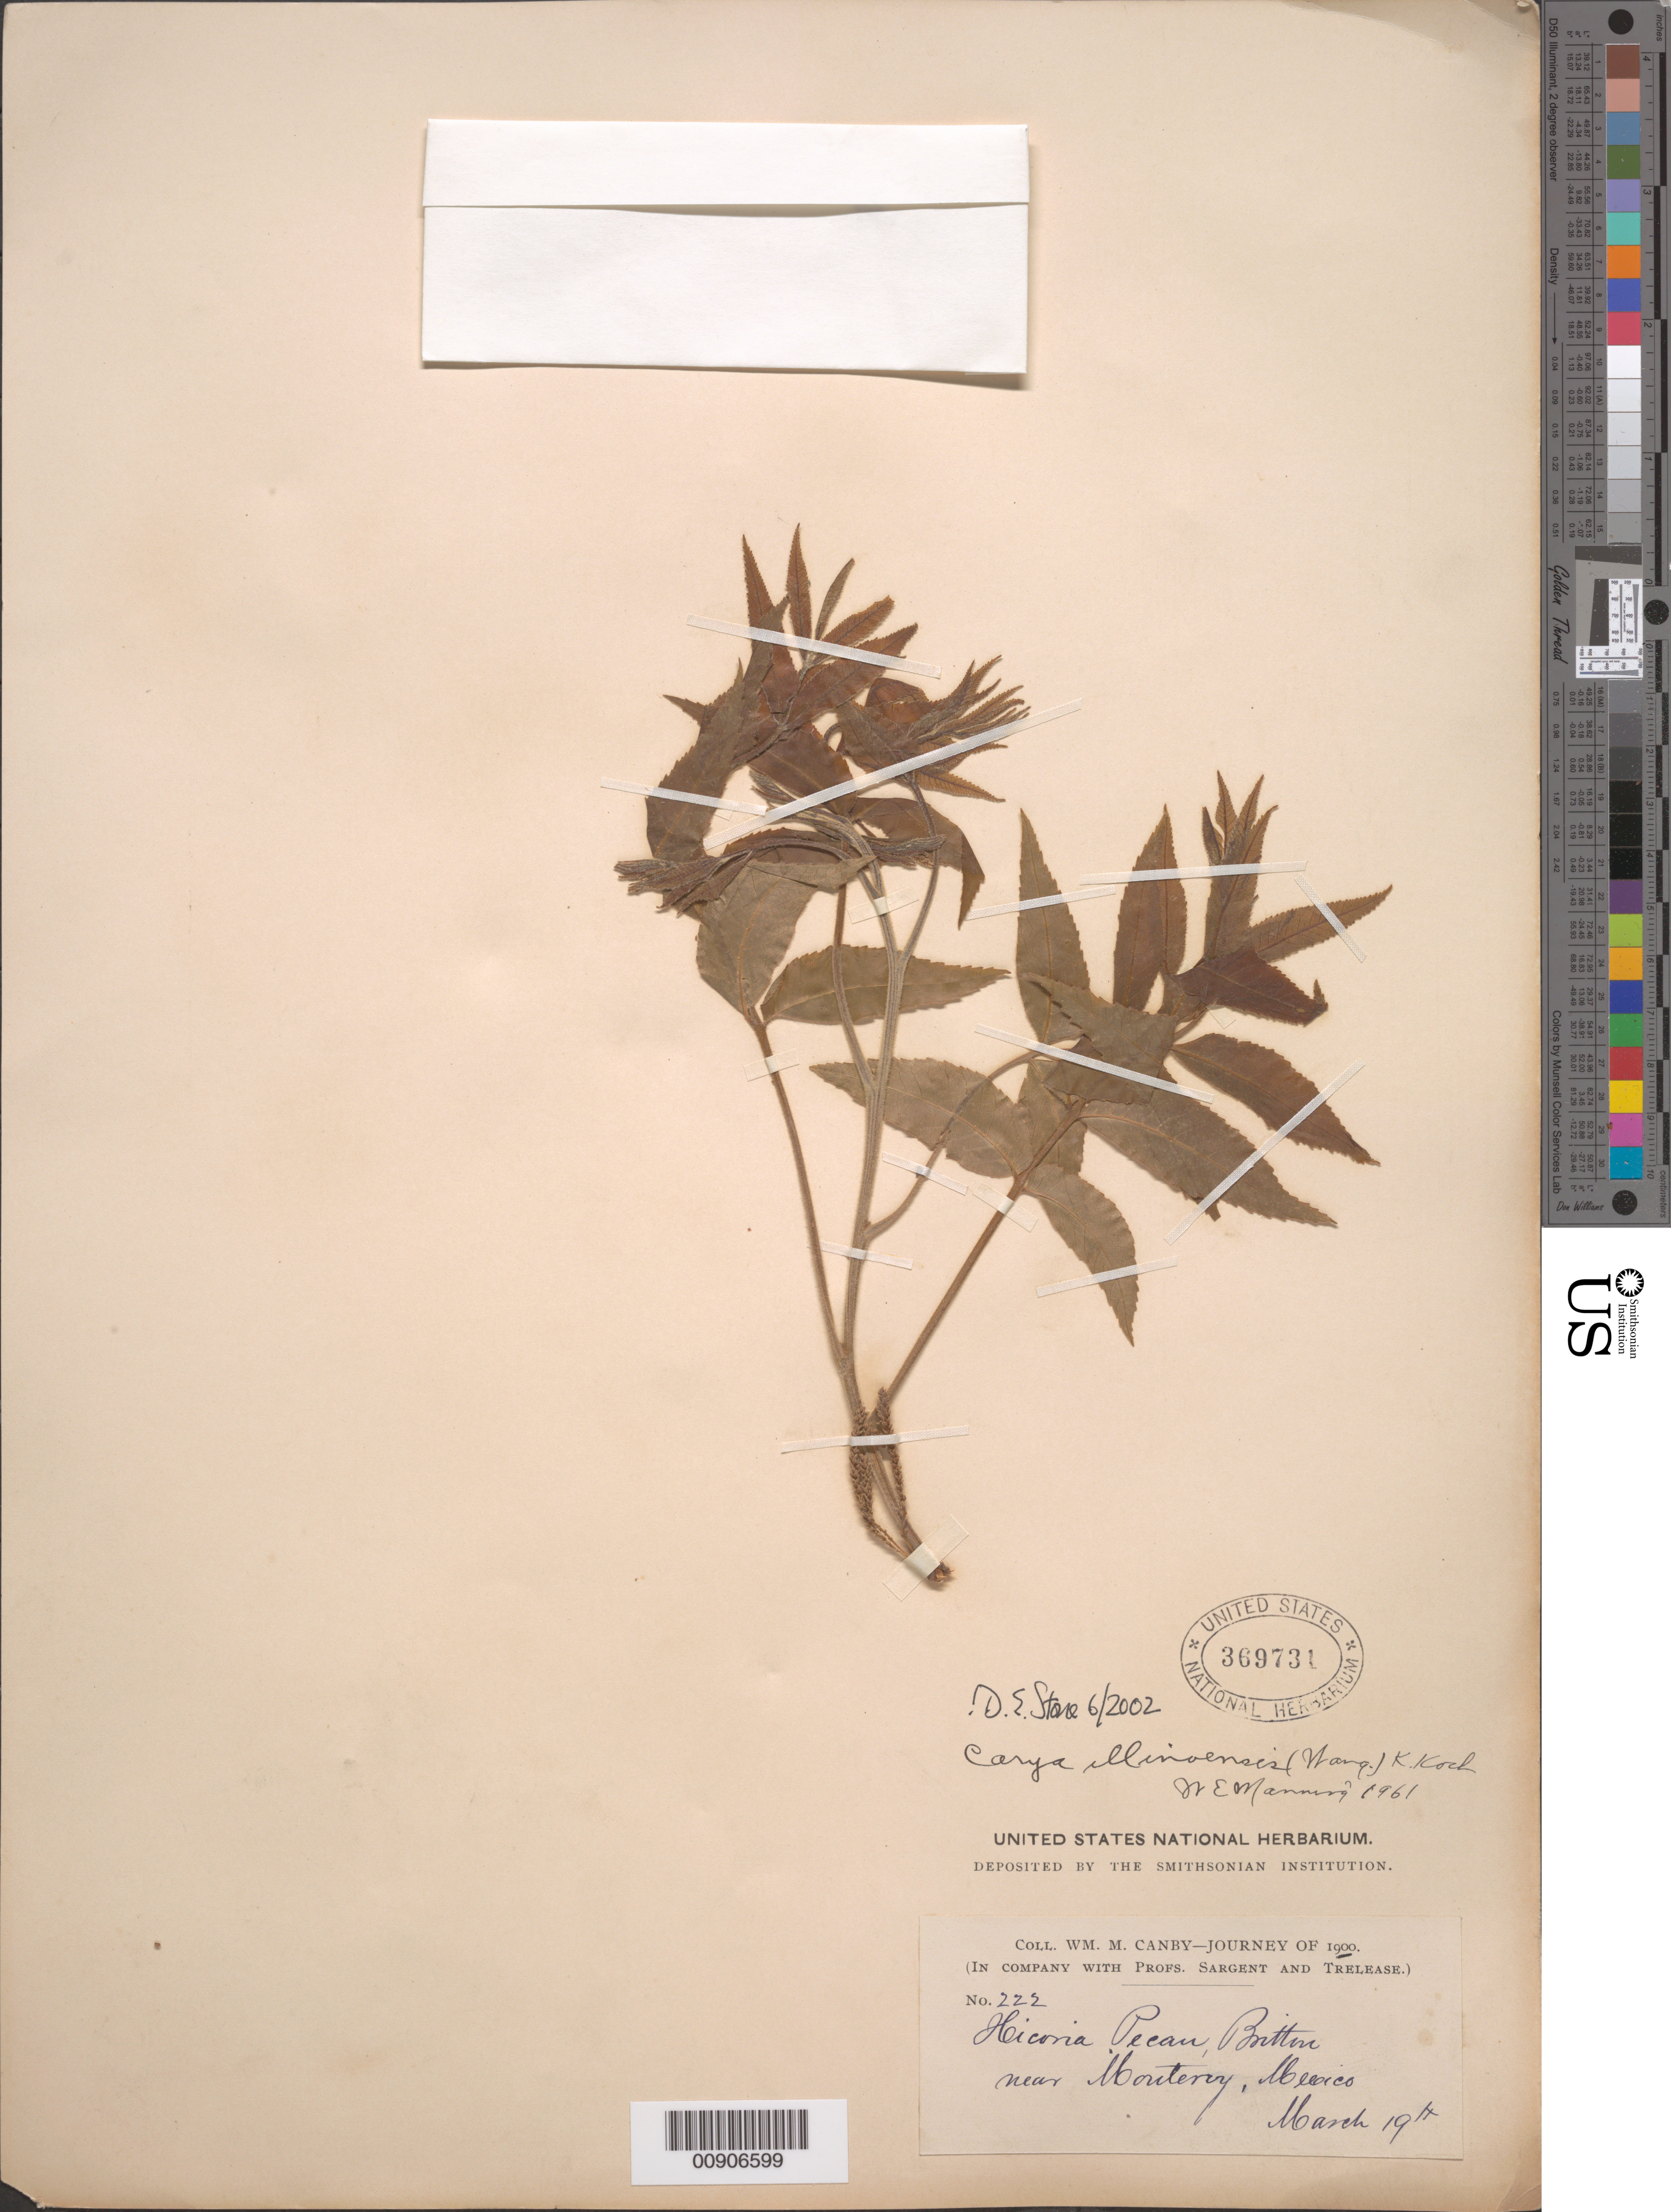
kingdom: Plantae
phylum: Tracheophyta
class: Magnoliopsida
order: Fagales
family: Juglandaceae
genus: Carya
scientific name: Carya illinoinensis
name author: (Wangenh.) K. Koch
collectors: W. M. Canby, -- Sargent & -- Trelease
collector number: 222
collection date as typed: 19 Mar 1900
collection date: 1900-03-19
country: Mexico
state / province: Nuevo León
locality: Near Monterrey.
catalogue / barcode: US 369731